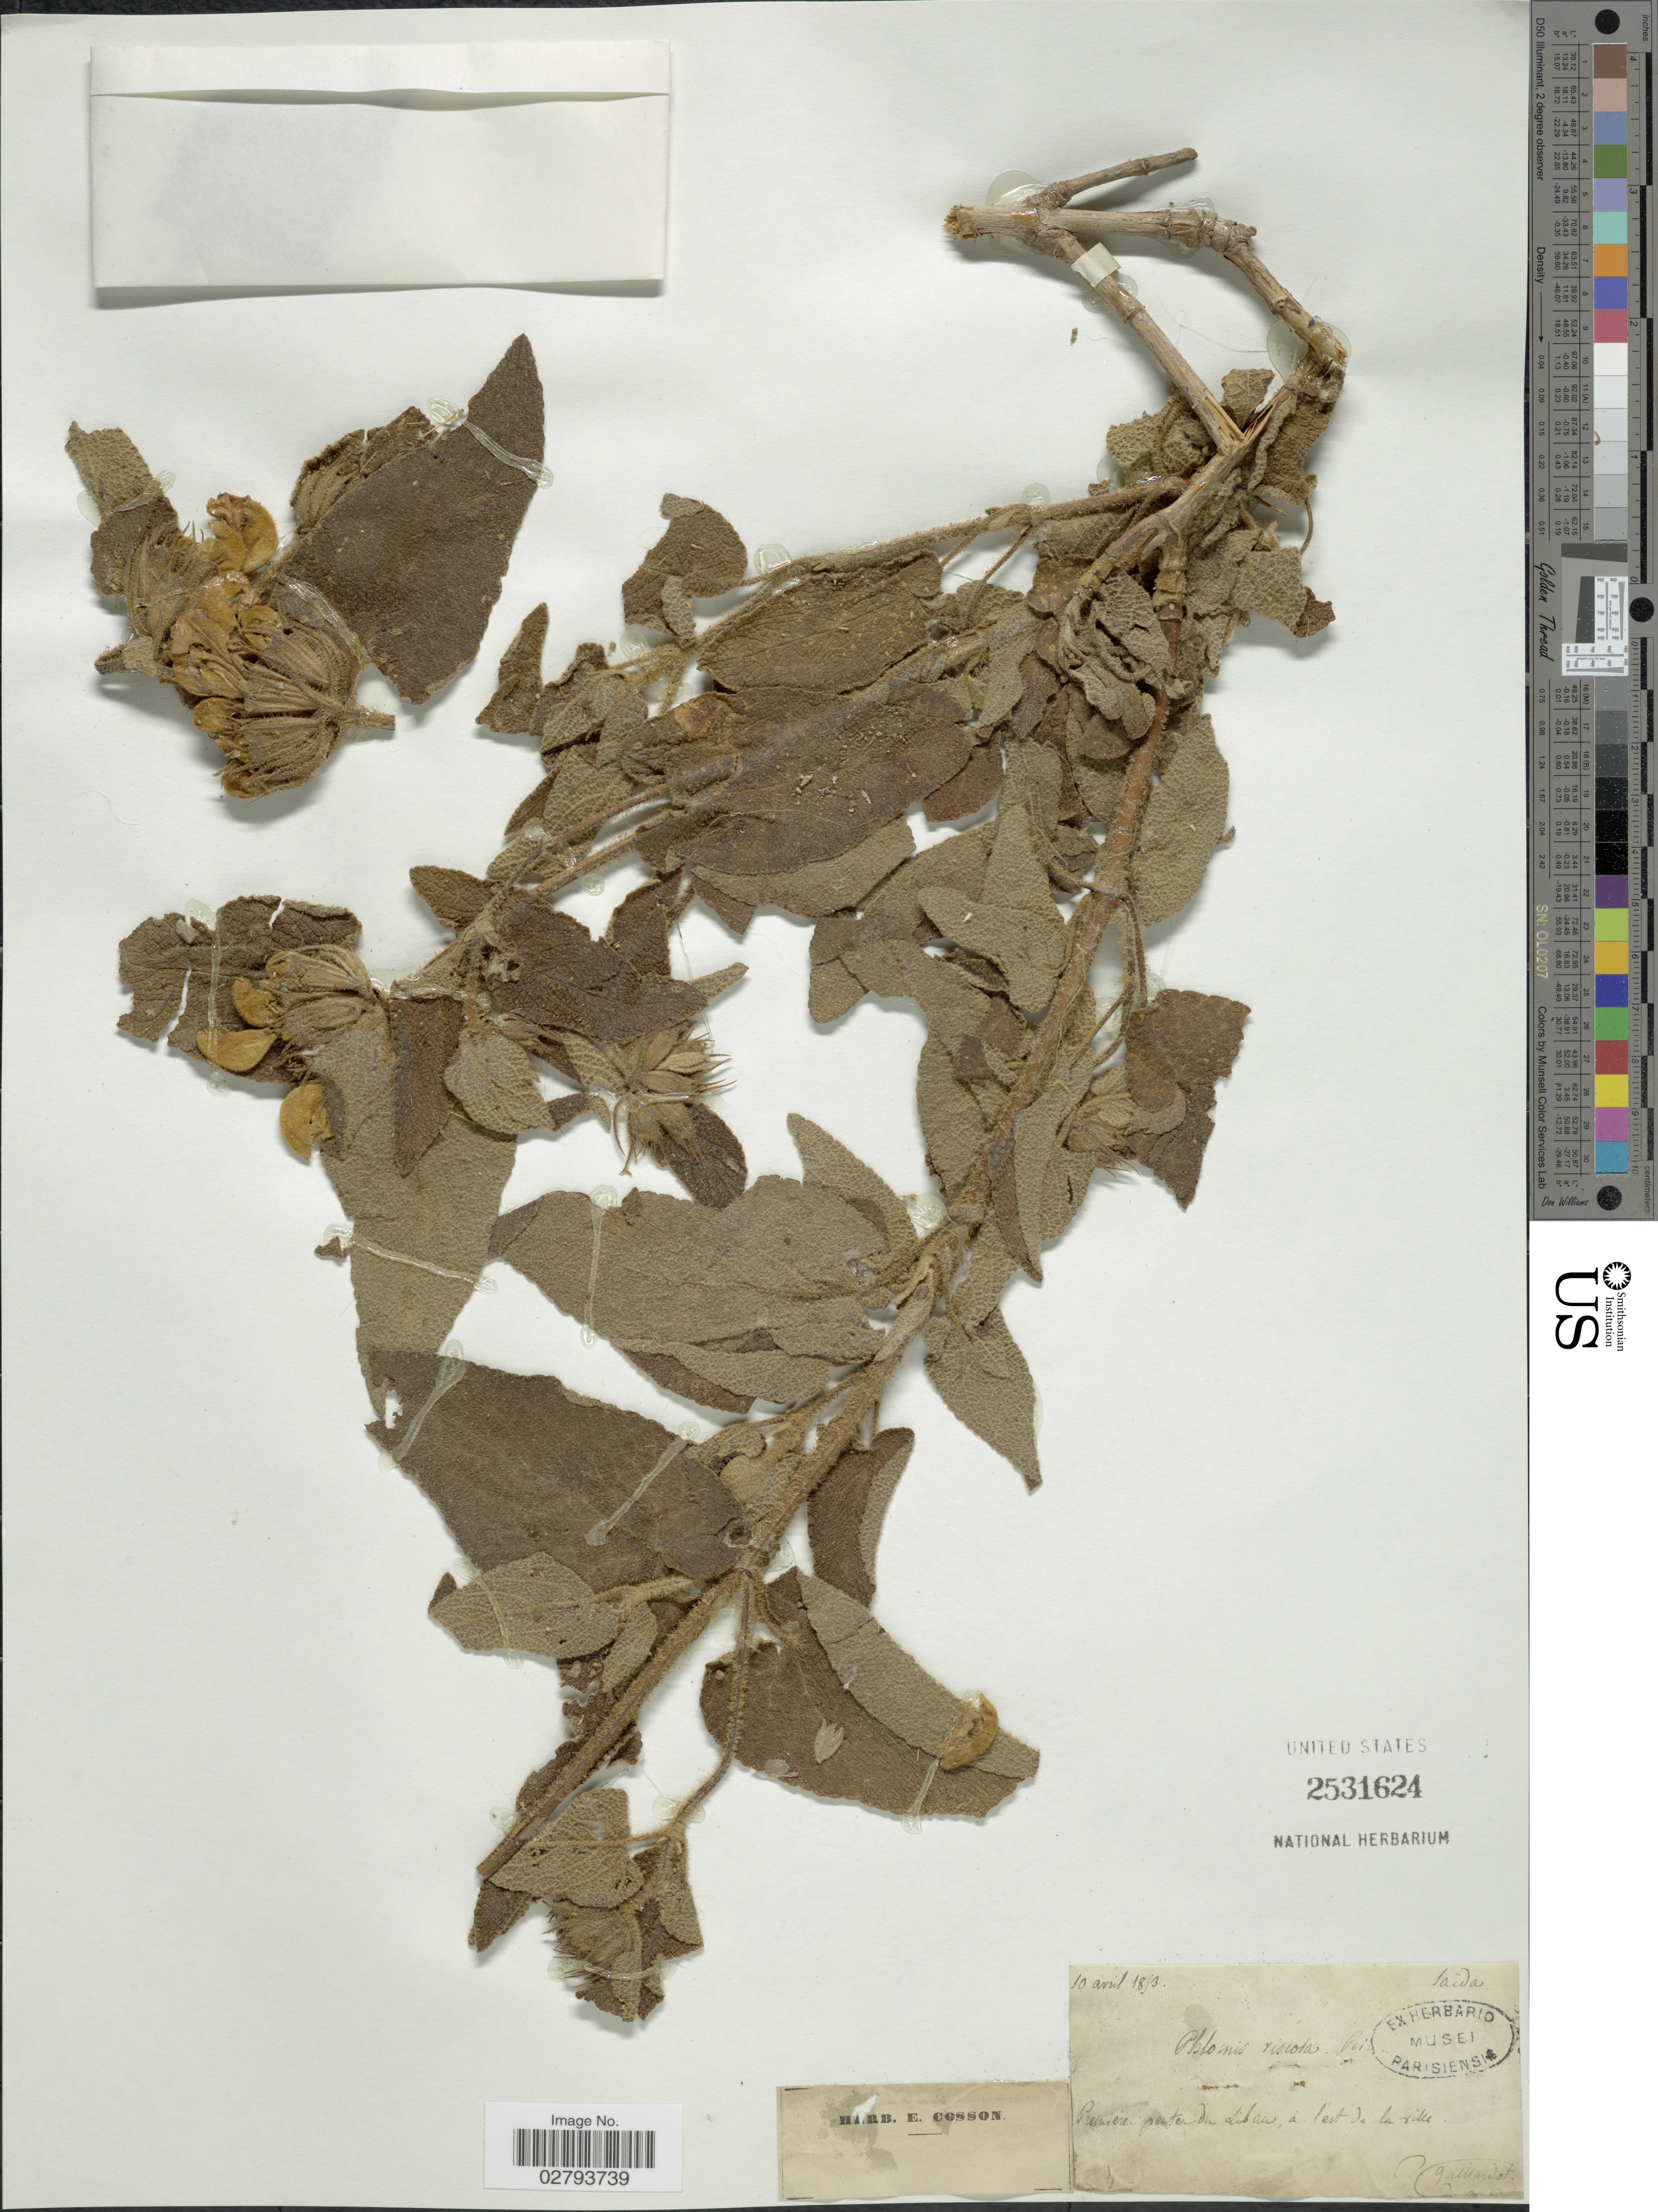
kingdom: Plantae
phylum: Tracheophyta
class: Magnoliopsida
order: Lamiales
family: Lamiaceae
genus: Phlomis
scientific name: Phlomis viscosa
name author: Poir.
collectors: C. Gaillardot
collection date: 1953-04-10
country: Syria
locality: Saïda, Premieres [interpreted] pentes du Liban, à l'est de la ville.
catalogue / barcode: US 2531624